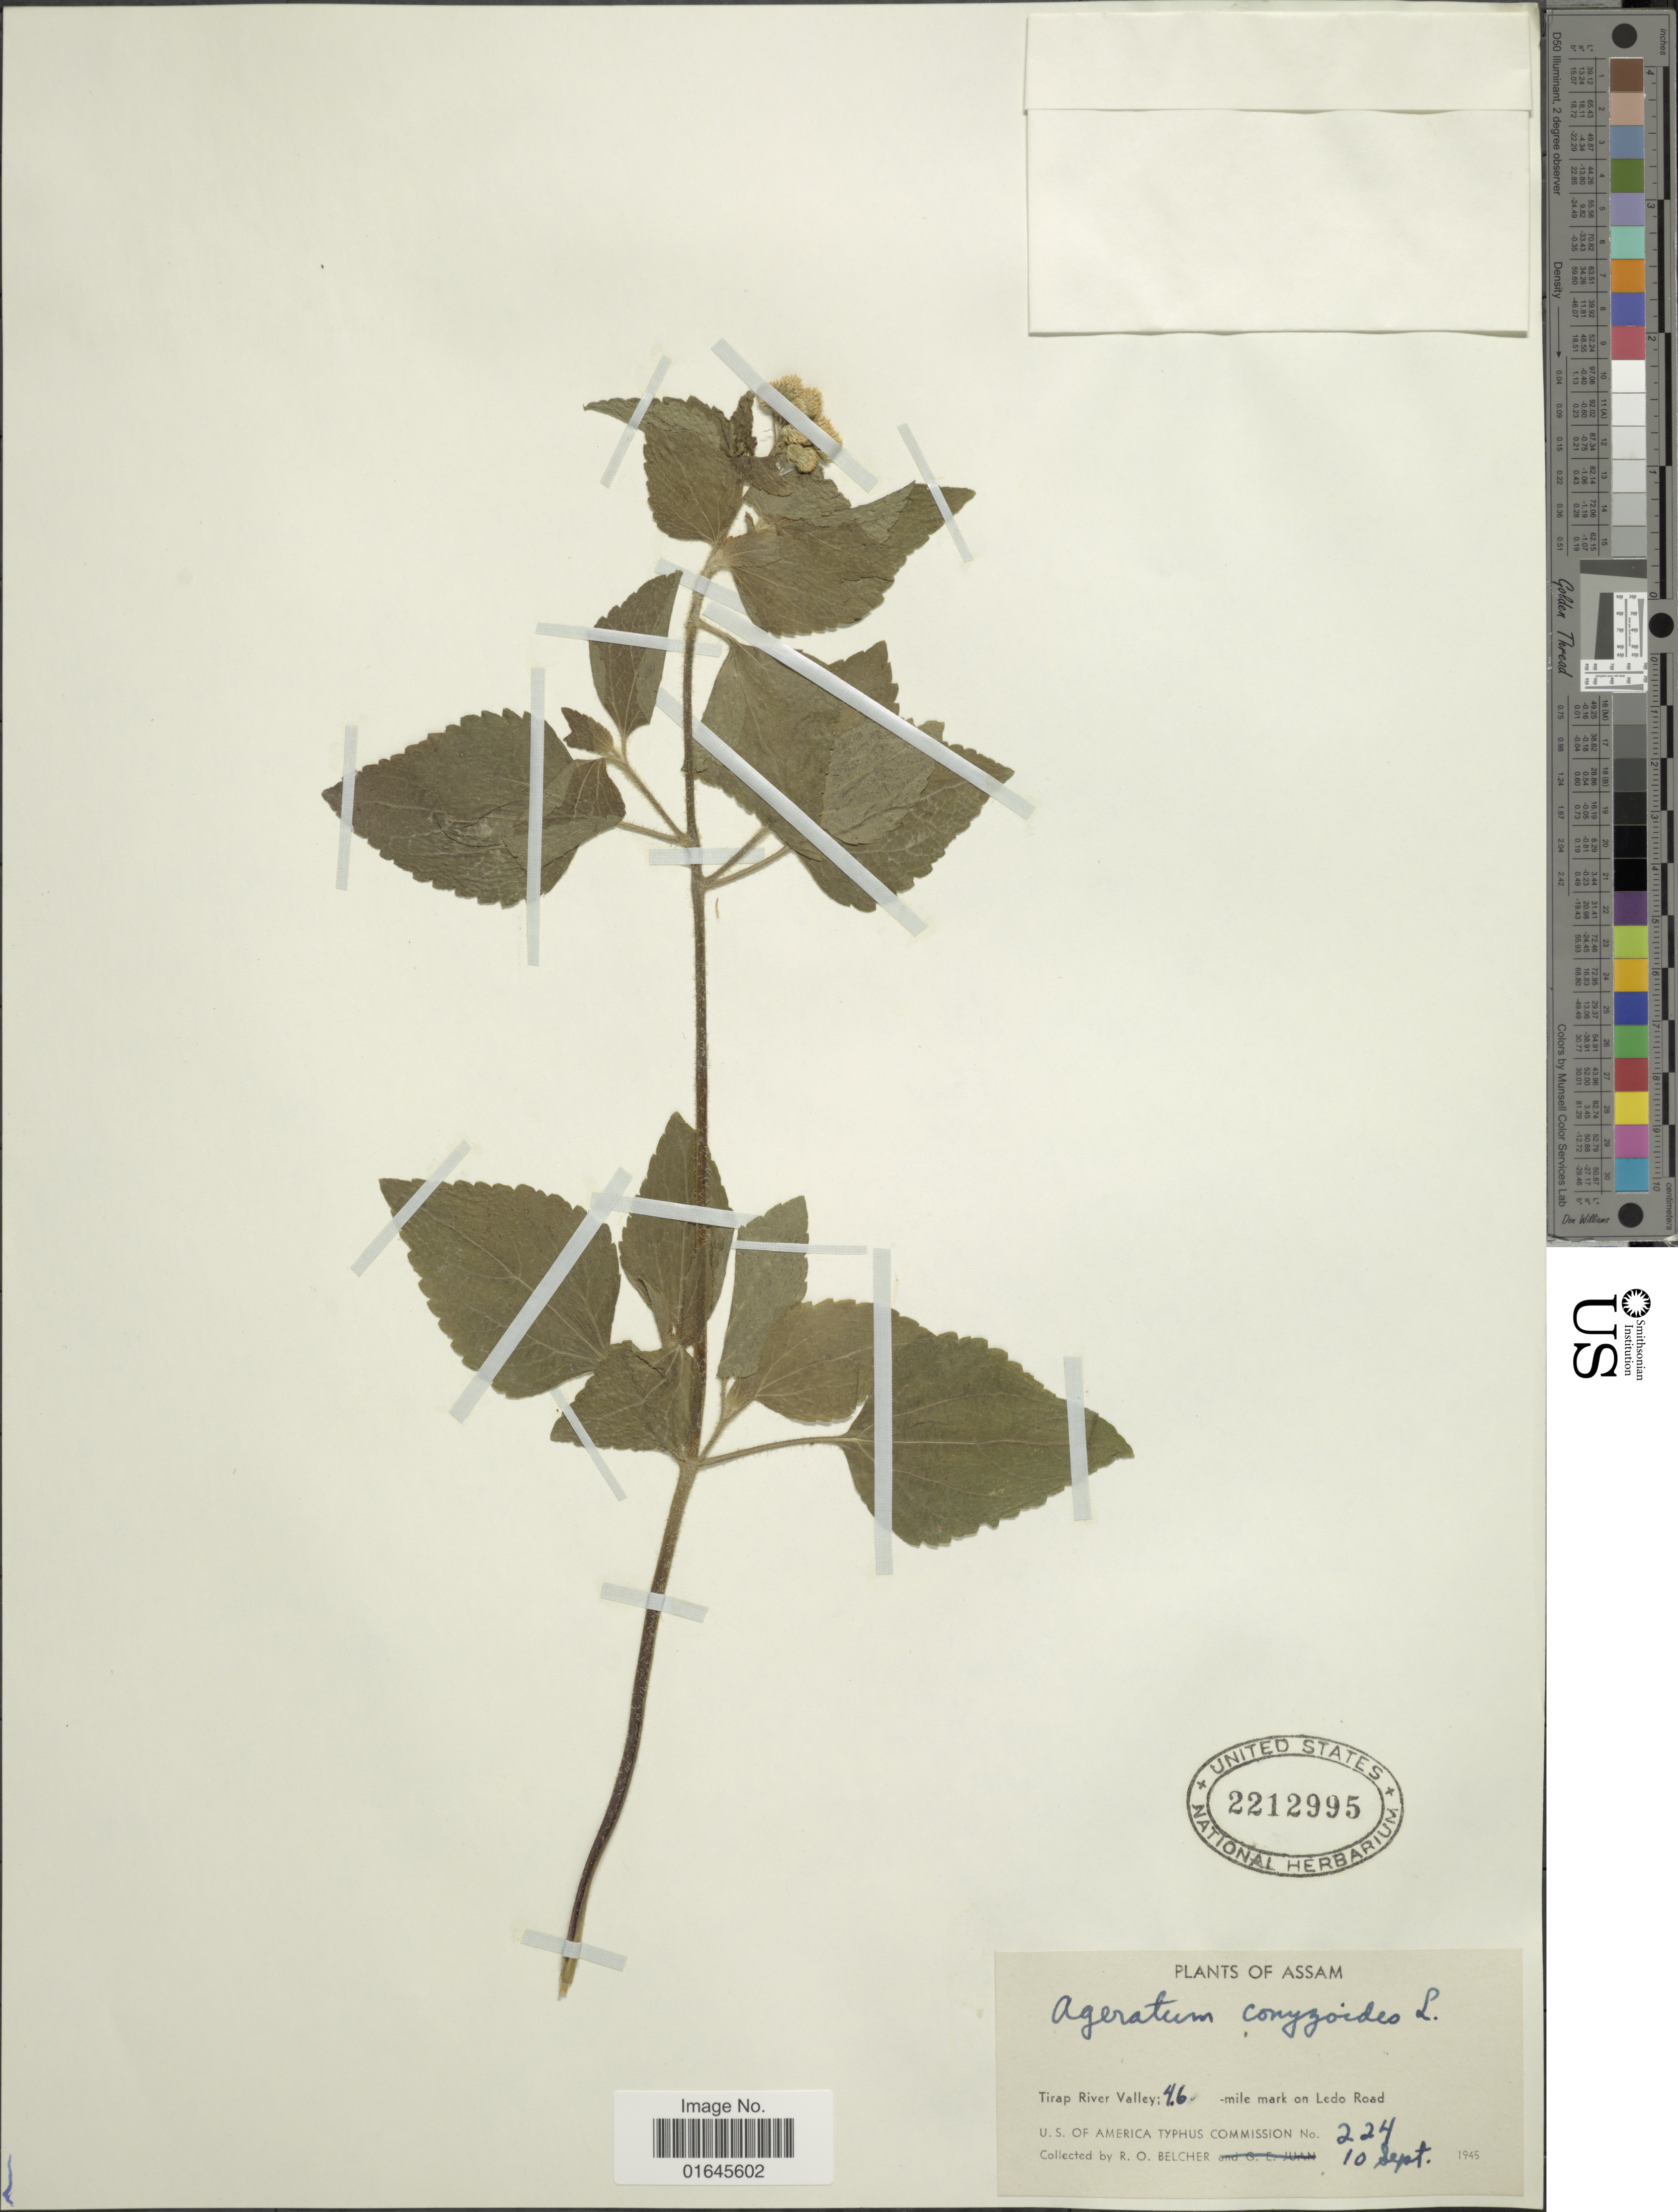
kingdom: Plantae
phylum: Tracheophyta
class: Magnoliopsida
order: Asterales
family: Asteraceae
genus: Ageratum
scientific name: Ageratum conyzoides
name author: L.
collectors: R. Belcher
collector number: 224?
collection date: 1945-09-10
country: India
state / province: Assam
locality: Tirap River Valley: 4.6 mile mark on Ledo Road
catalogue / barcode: US 2212995